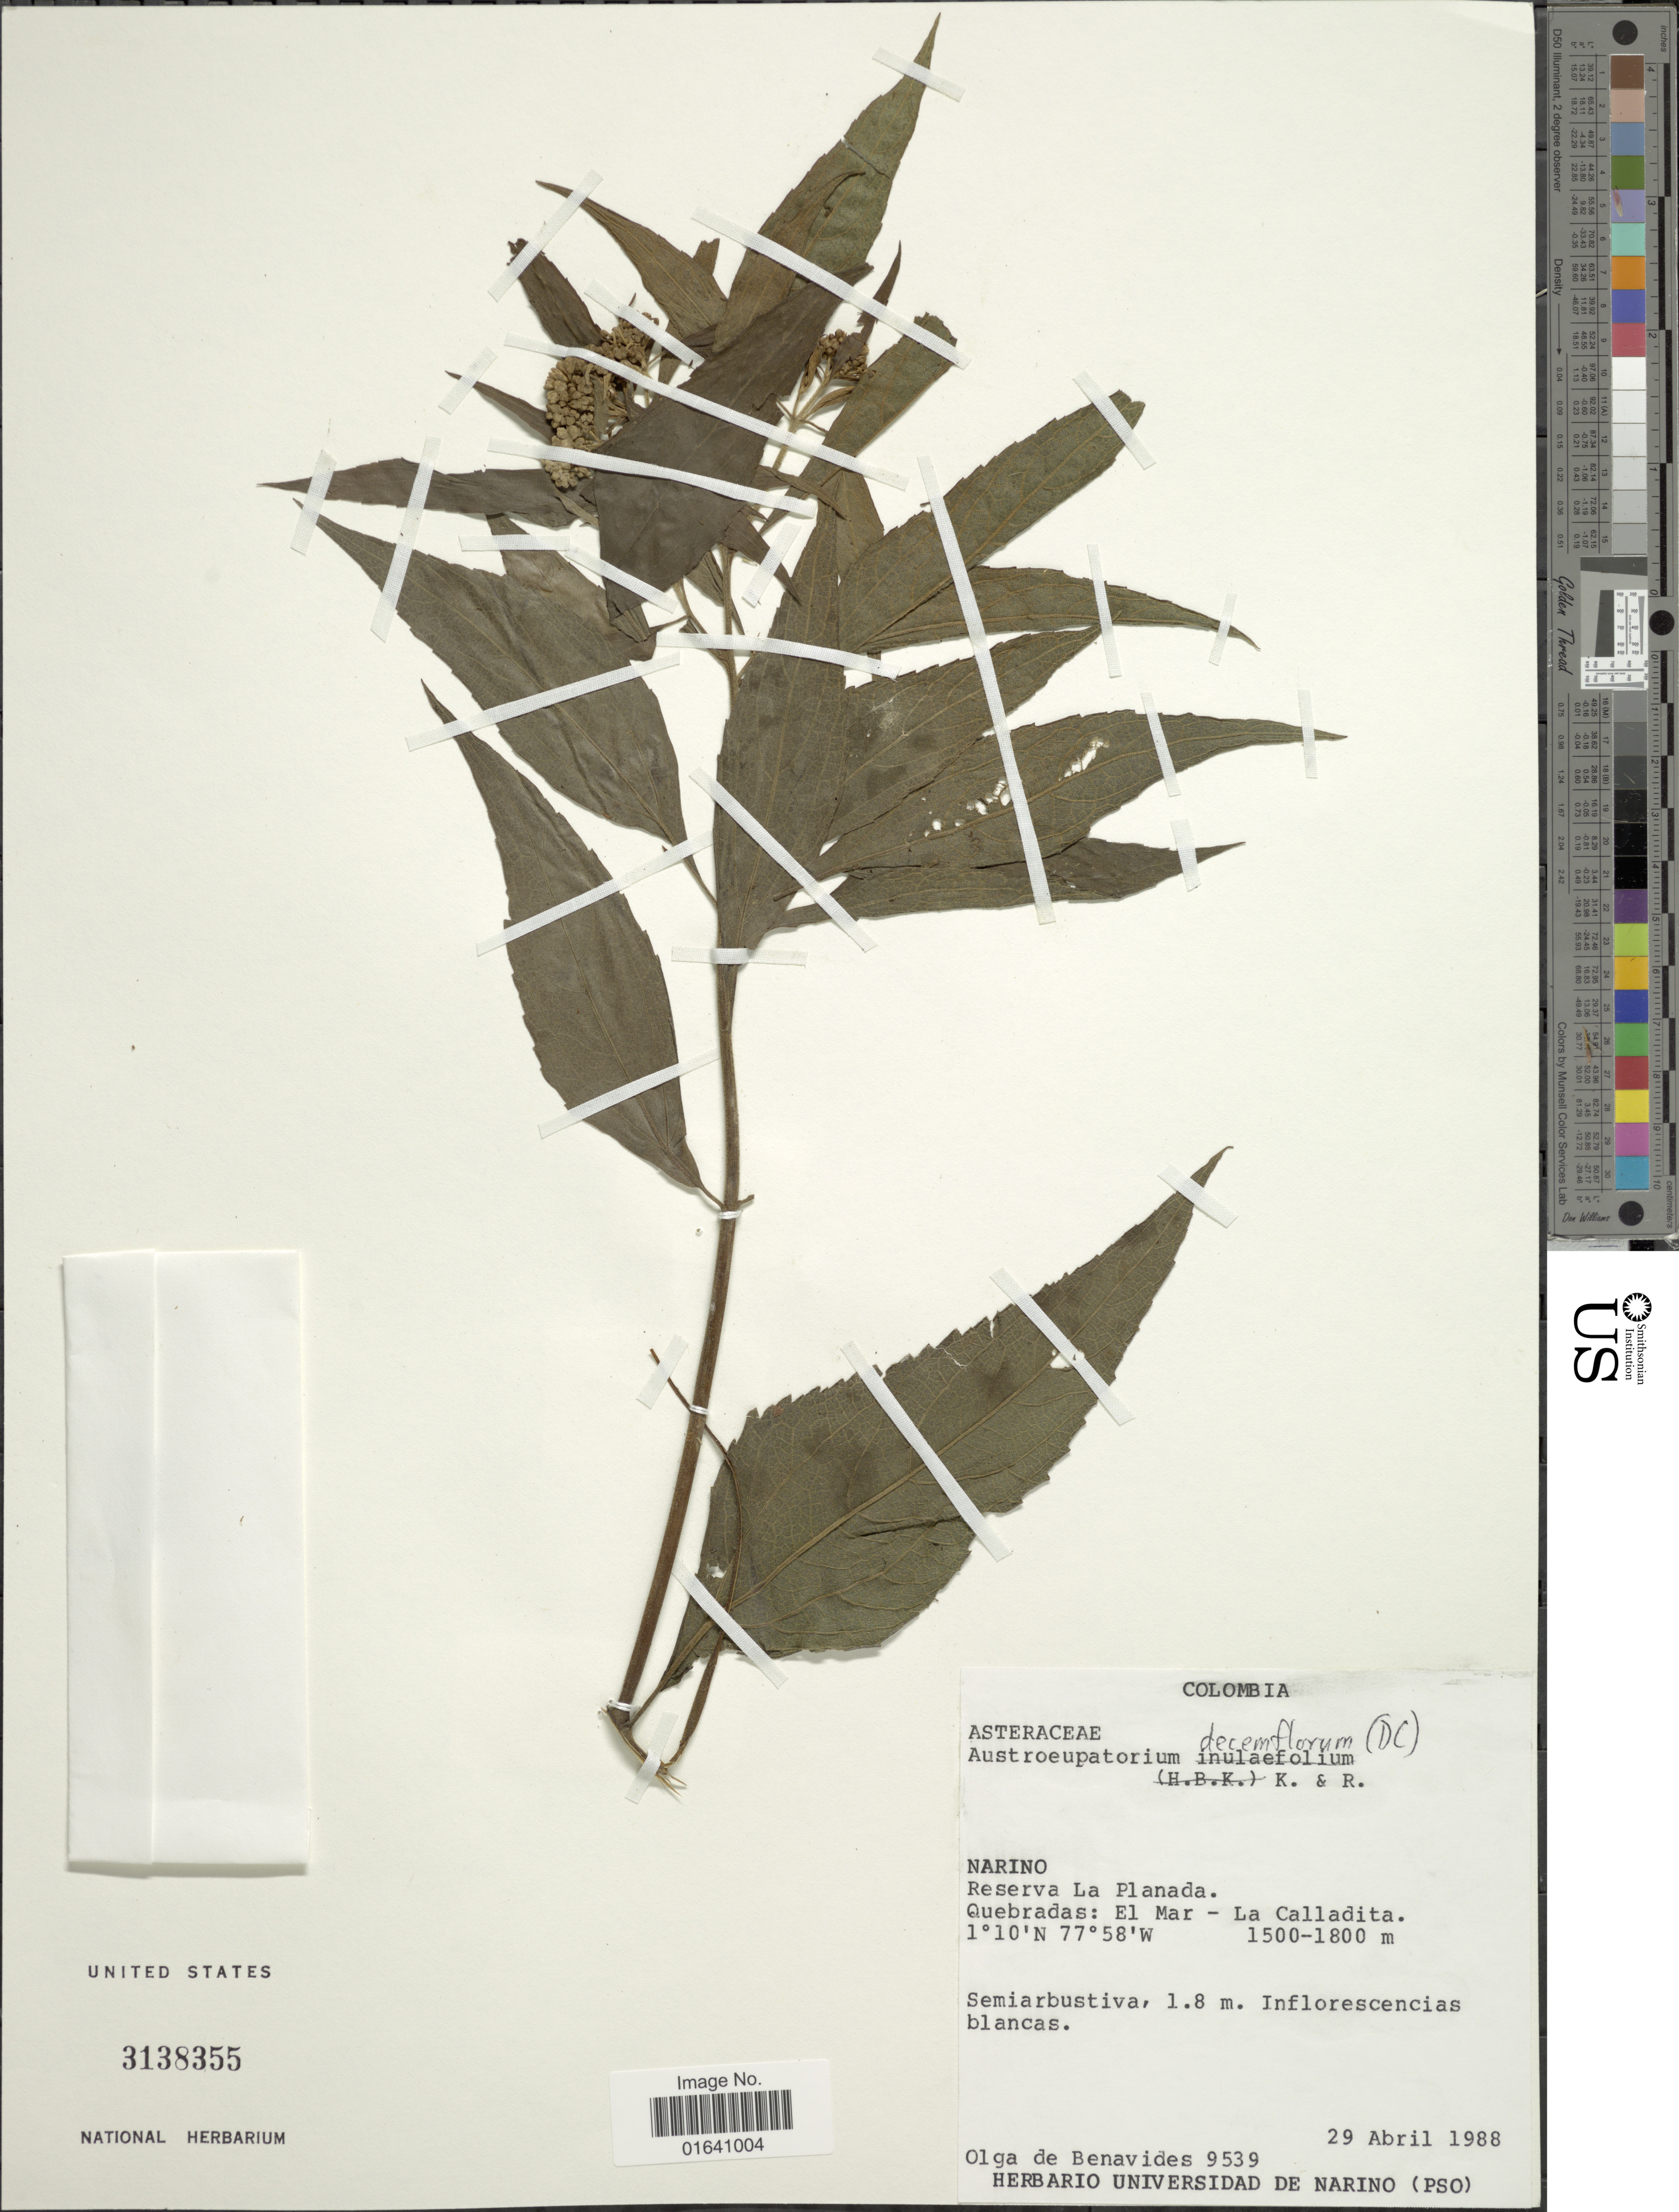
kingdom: Plantae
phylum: Tracheophyta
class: Magnoliopsida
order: Asterales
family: Asteraceae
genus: Austroeupatorium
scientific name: Austroeupatorium decemflorum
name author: (DC.) R.M. King & H. Rob.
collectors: Olga S. de Benavides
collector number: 9539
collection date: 1988-04-29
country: Colombia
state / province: Nariño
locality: Reserva La Planda. Quebradas: El Mar - La Calladita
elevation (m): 1500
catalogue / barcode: US 3138355